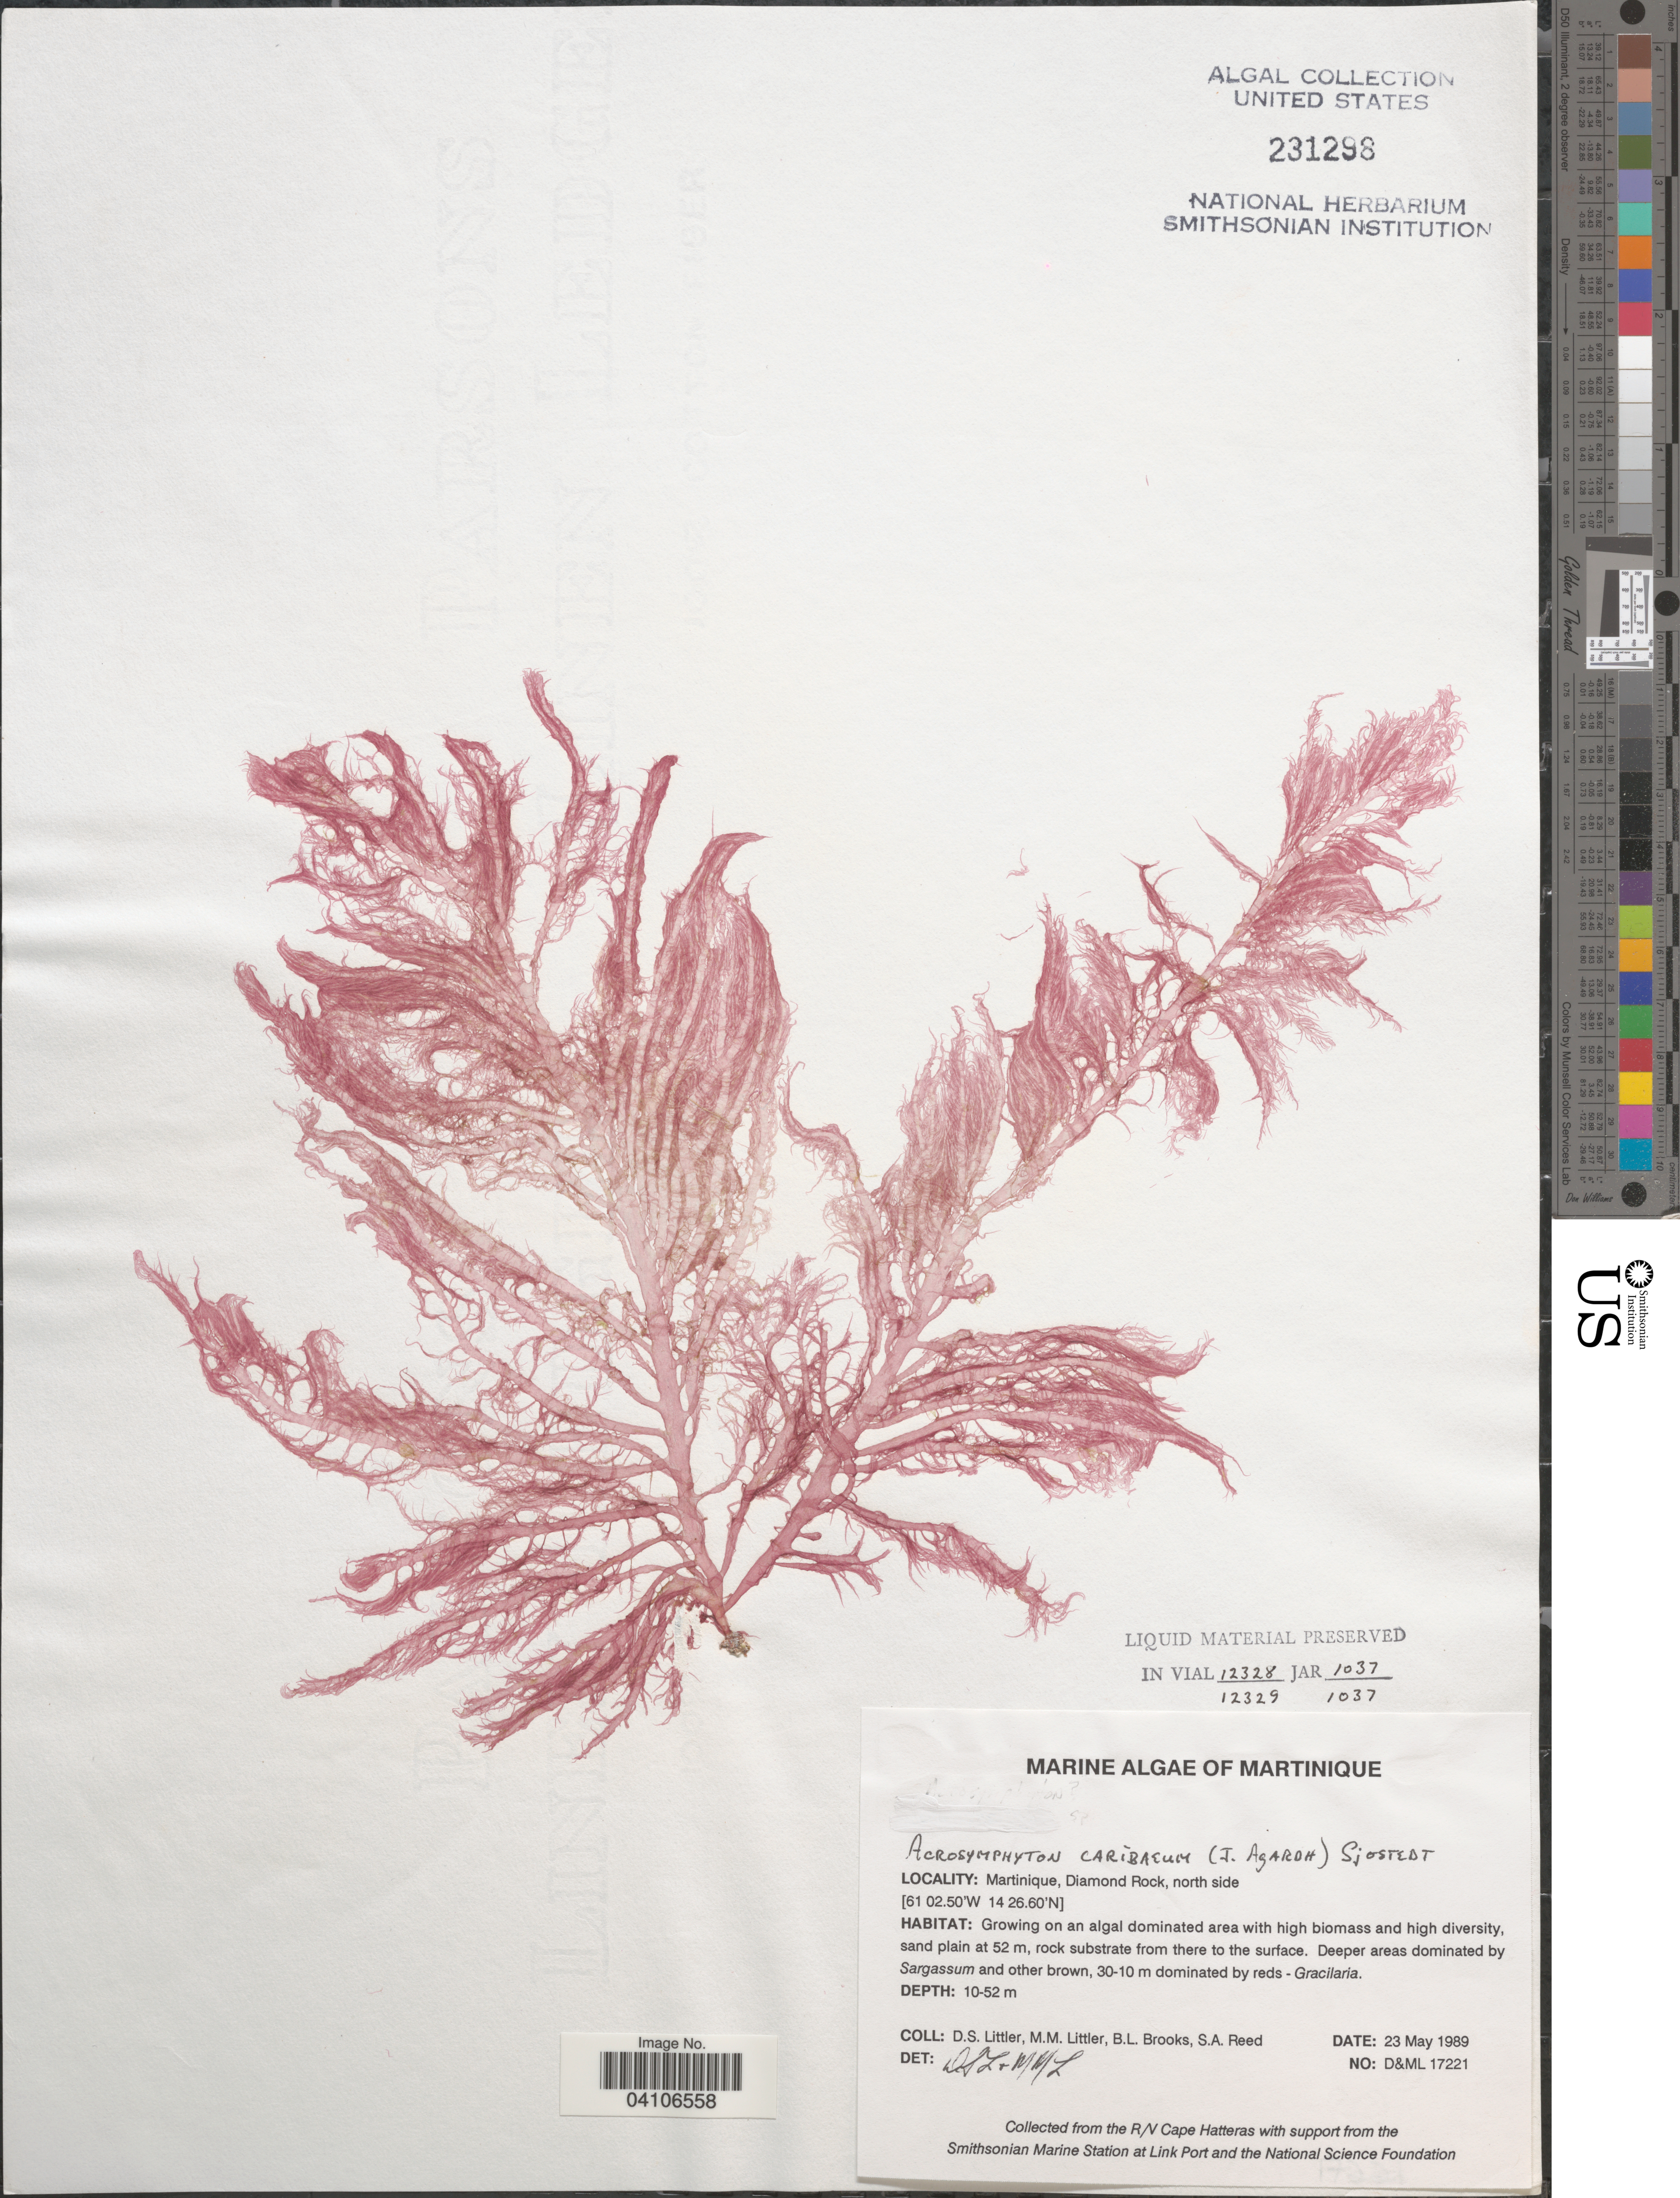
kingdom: Plantae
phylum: Rhodophyta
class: Florideophyceae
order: Acrosymphytales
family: Acrosymphytaceae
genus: Acrosymphyton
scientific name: Acrosymphyton caribaeum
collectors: D. S. Littler, B. Brooks & S. Reed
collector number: D&ML 17221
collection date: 1989-05-23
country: Martinique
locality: Diamond Rock, north side.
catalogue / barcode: US 231298